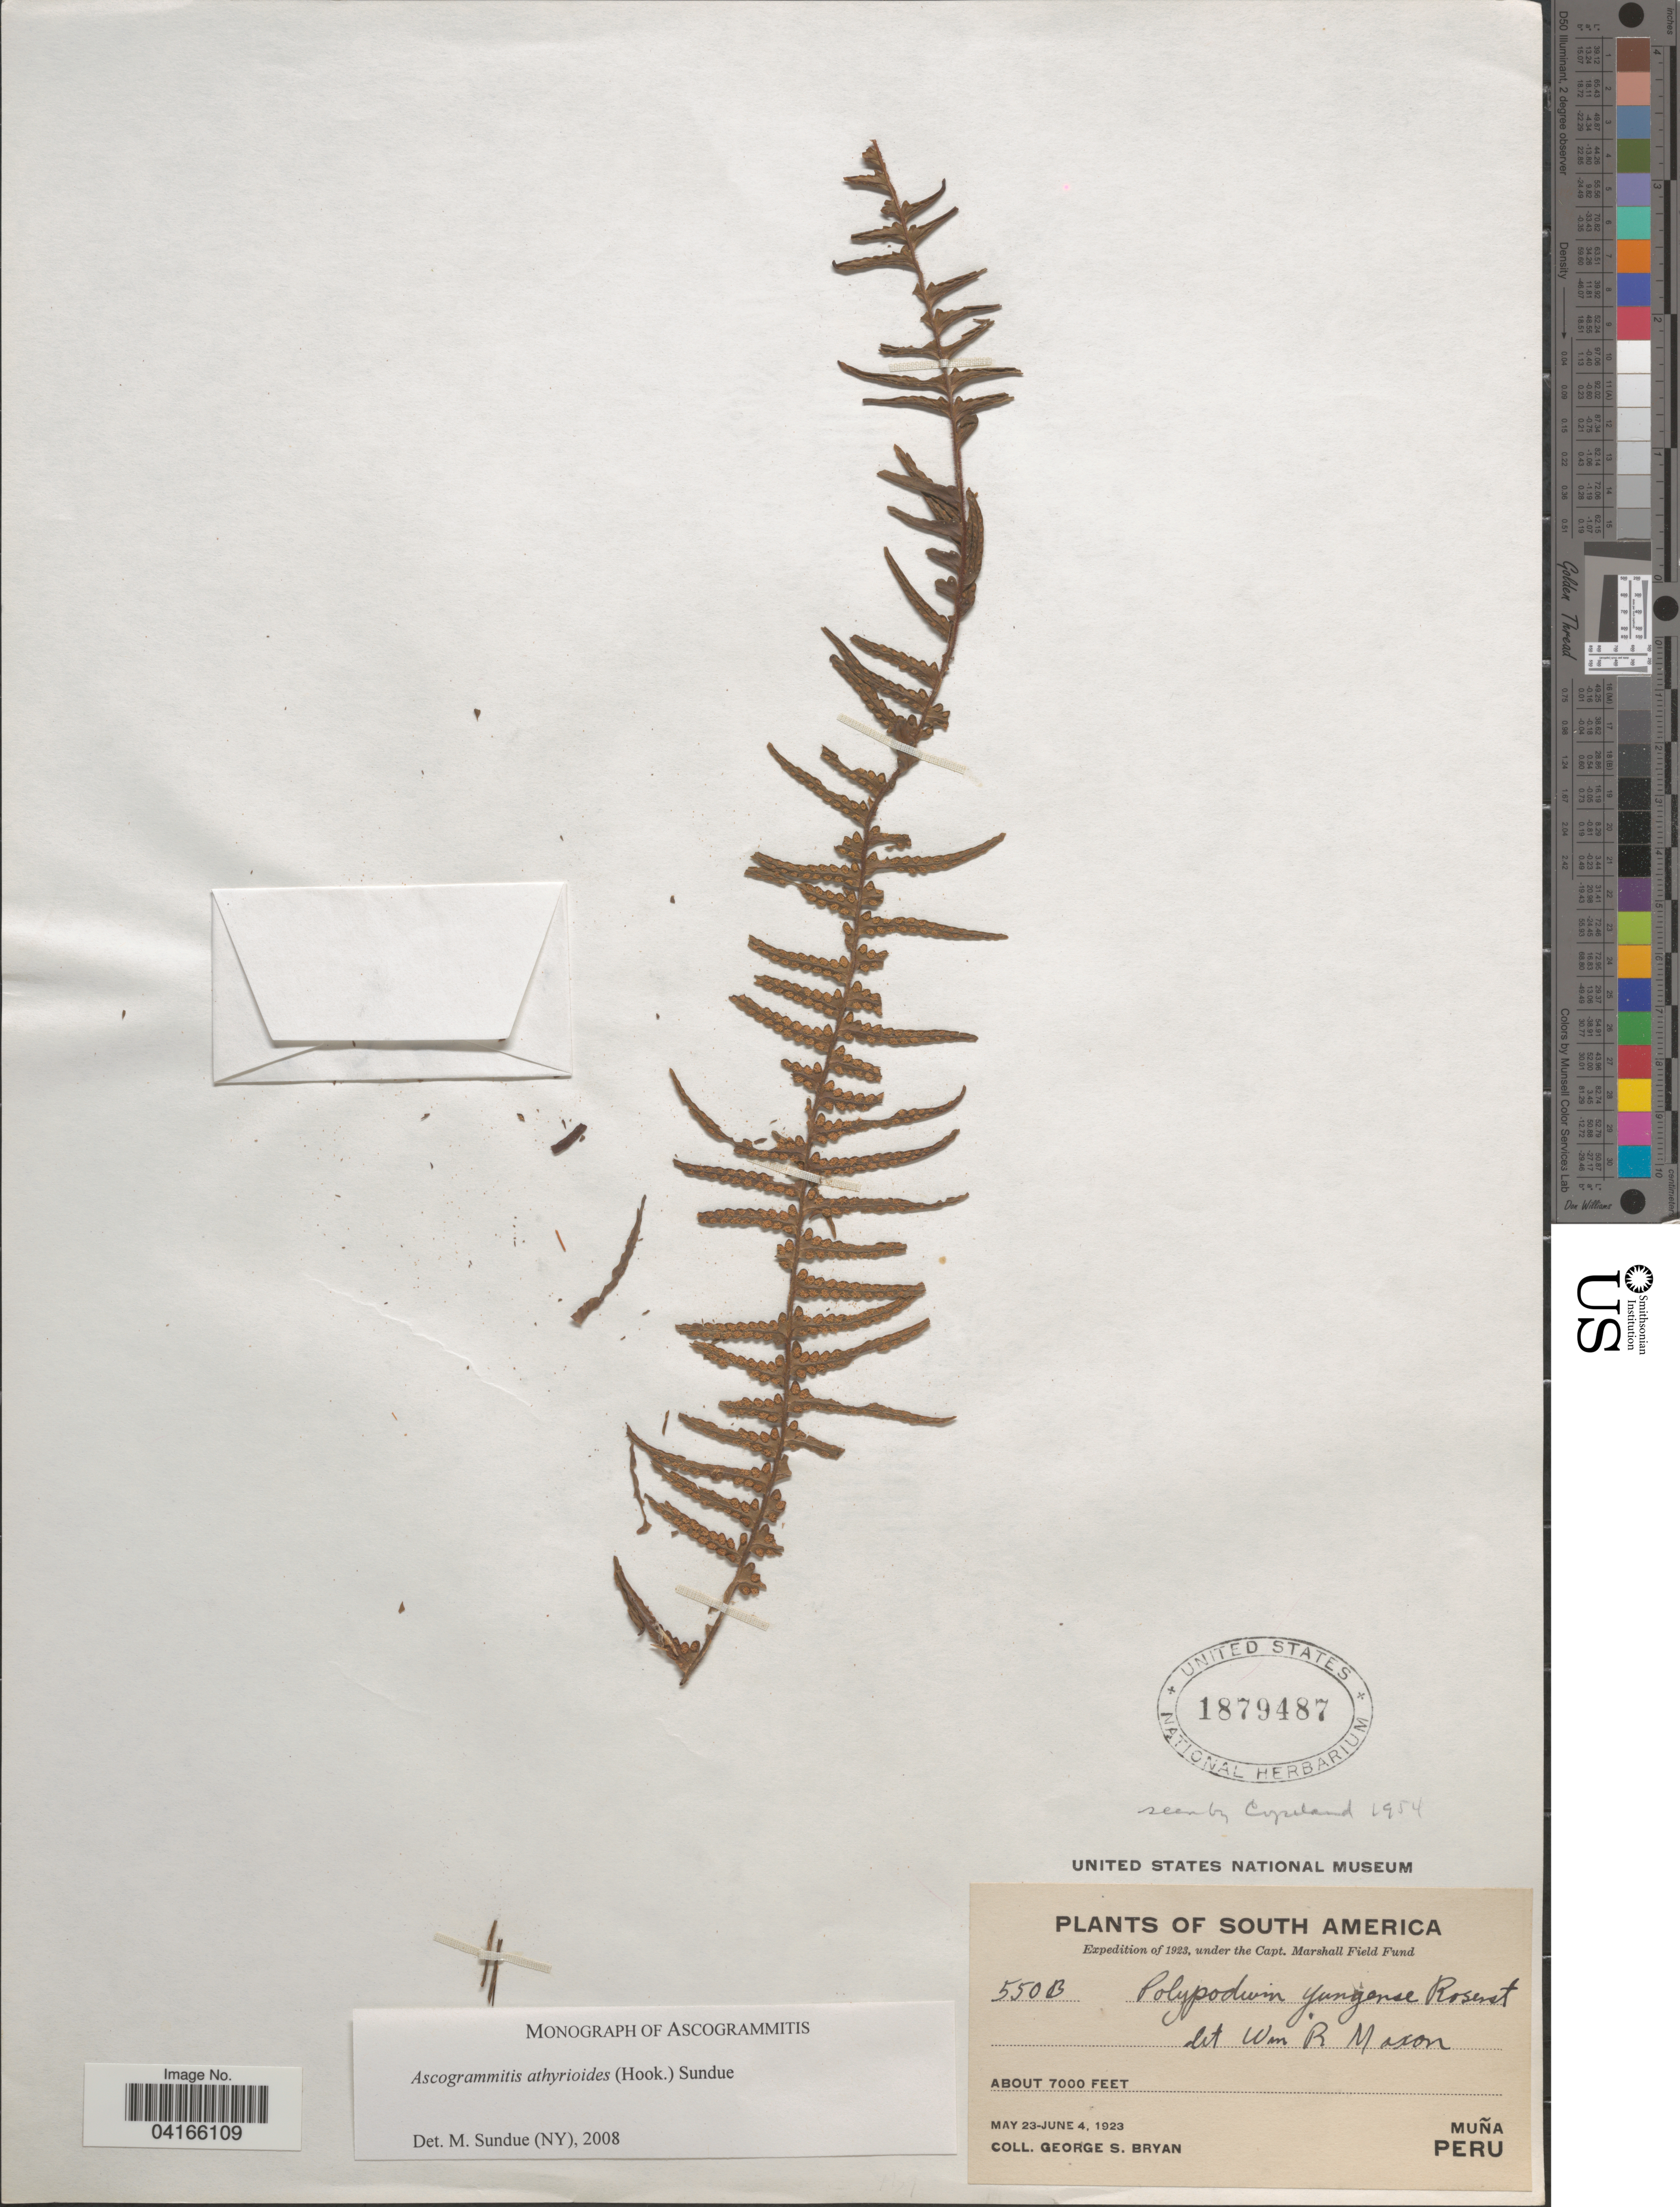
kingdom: Plantae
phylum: Tracheophyta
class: Polypodiopsida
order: Polypodiales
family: Polypodiaceae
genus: Ascogrammitis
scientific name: Ascogrammitis athyrioides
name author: (Hook.) Sundue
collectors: G. S. Bryan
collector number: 550B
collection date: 1923-05-23/1923-06-04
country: Peru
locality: Expedition of 1923. Muña.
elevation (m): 2134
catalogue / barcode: US 1879487